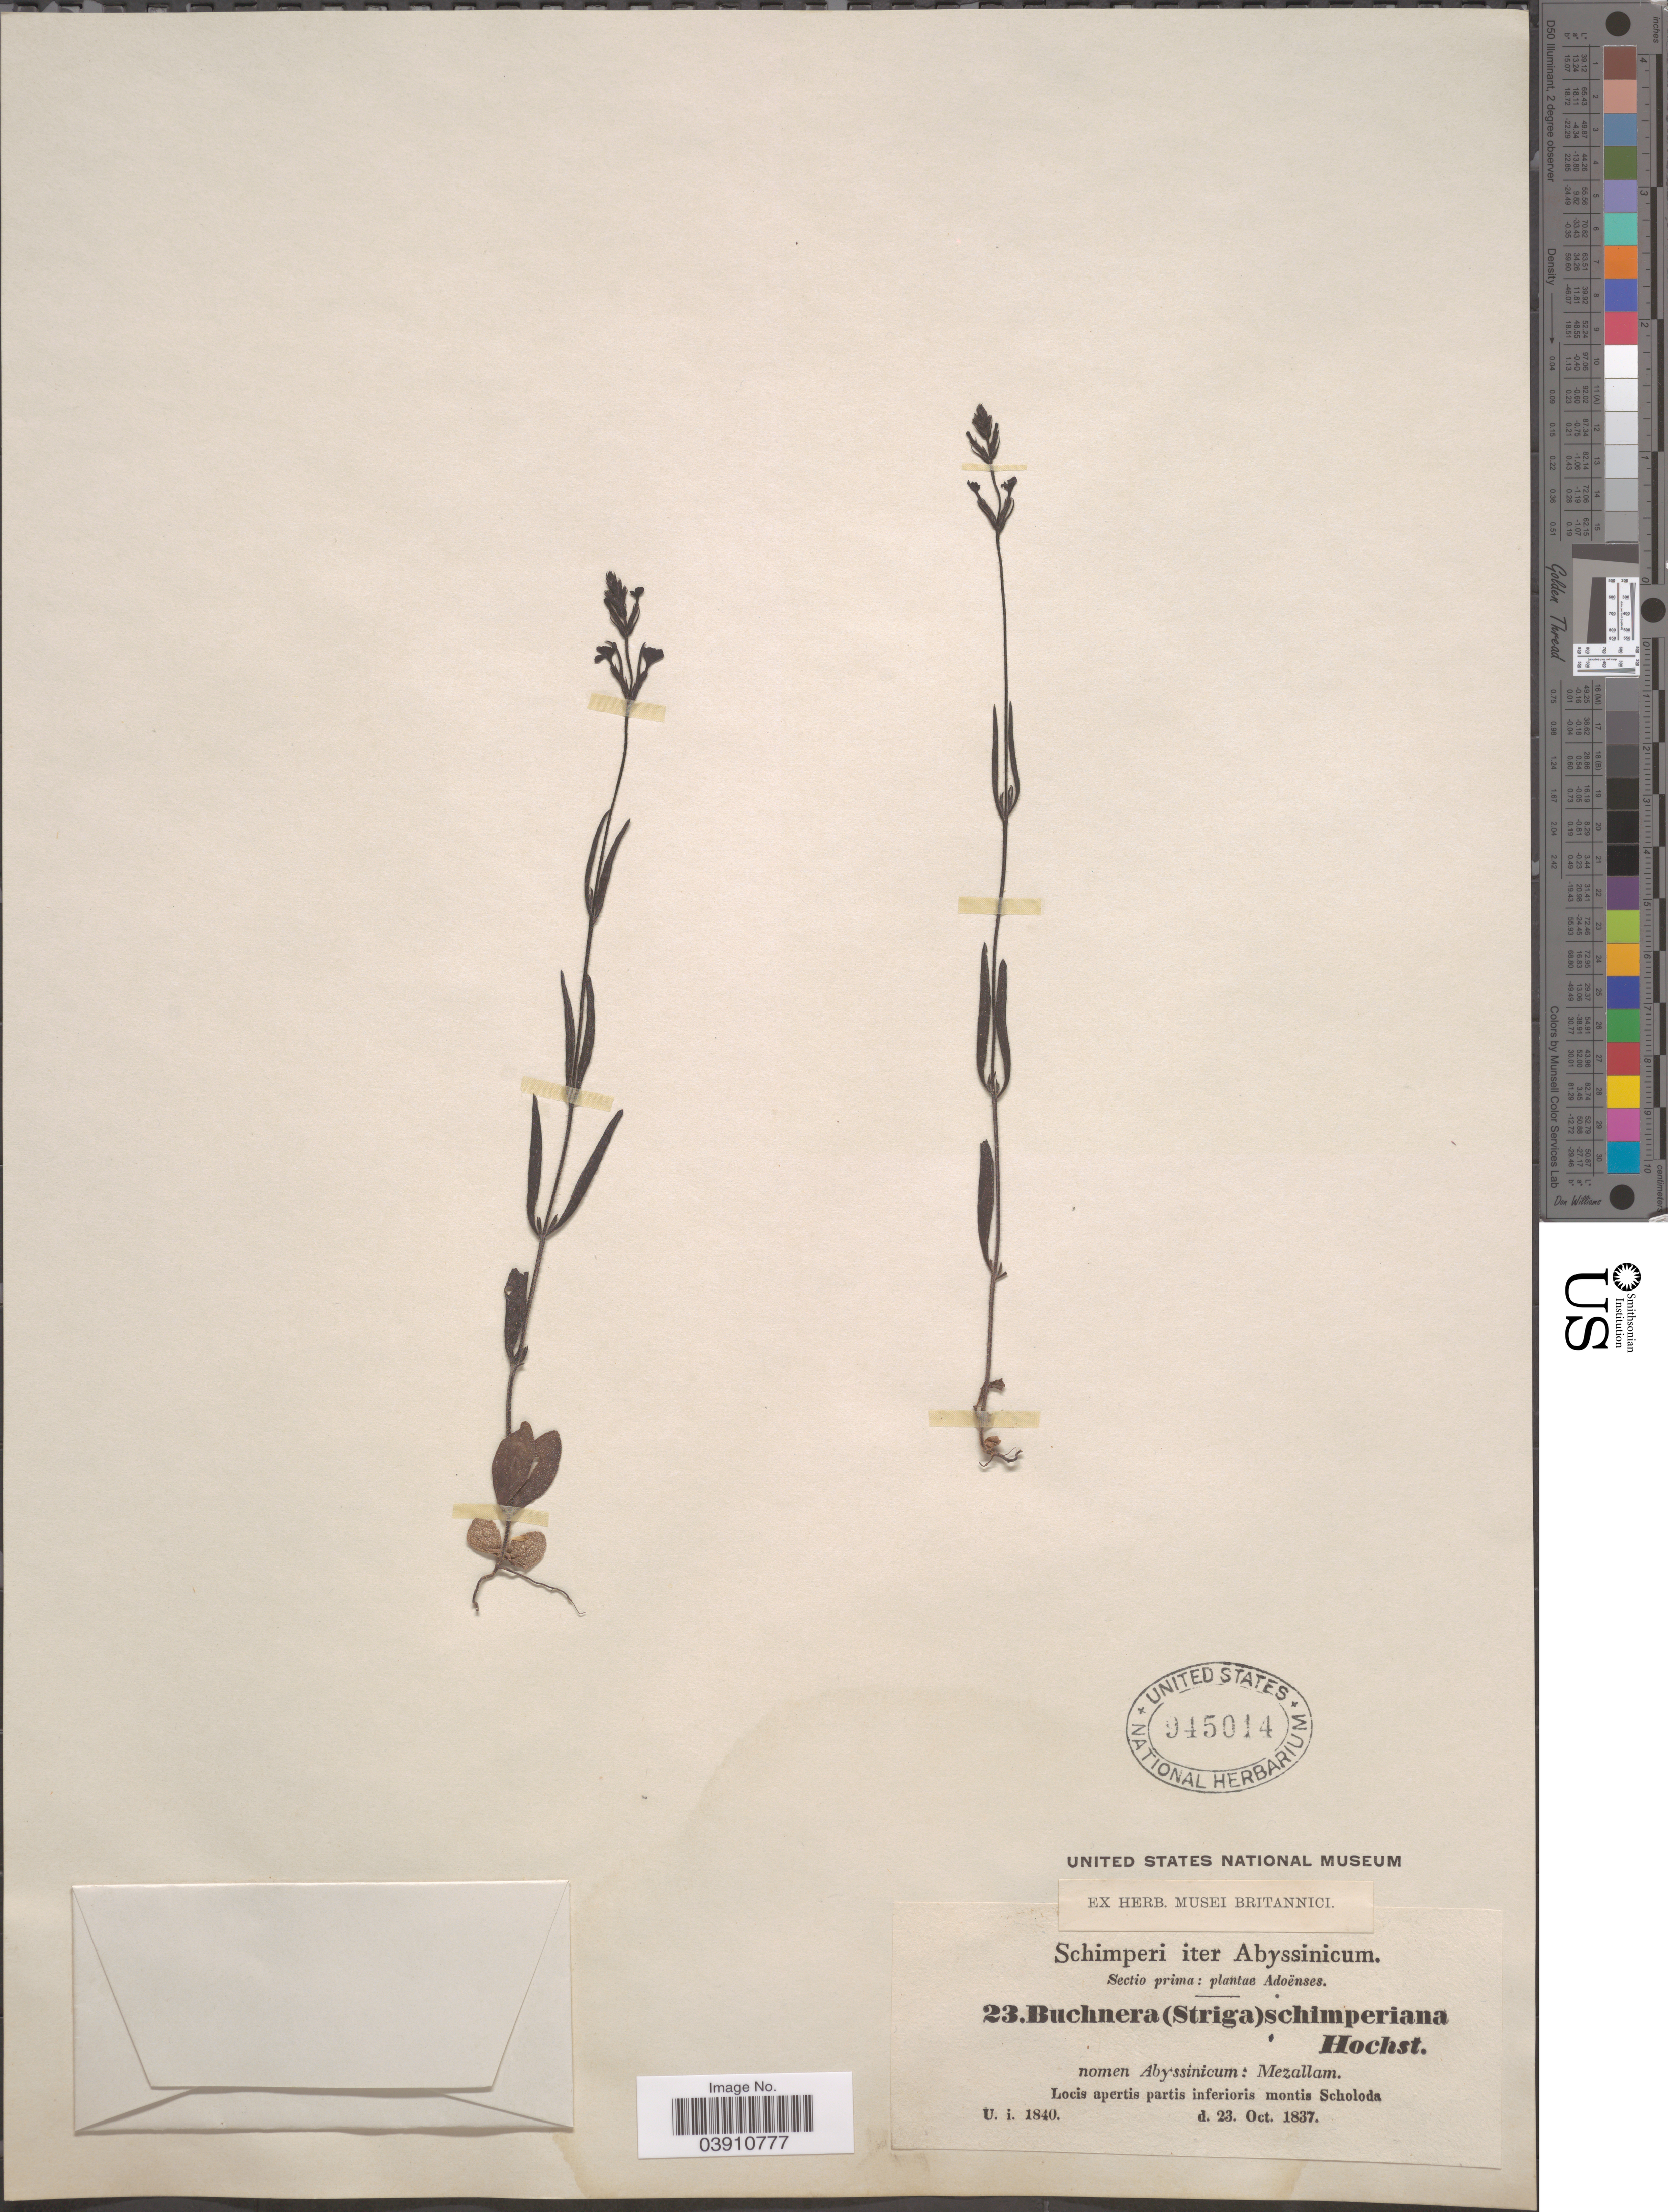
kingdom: Plantae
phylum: Tracheophyta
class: Magnoliopsida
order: Lamiales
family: Orobanchaceae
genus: Buchnera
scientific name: Buchnera schimperiana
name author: Hochst. ex A. Rich.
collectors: -. Schimper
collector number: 23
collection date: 1837-10-23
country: Ethiopia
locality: Sectio prima: plantae Adoënses [unsure placement] Locis apertis partis inferioris montis Scholoda.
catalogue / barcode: US 945014